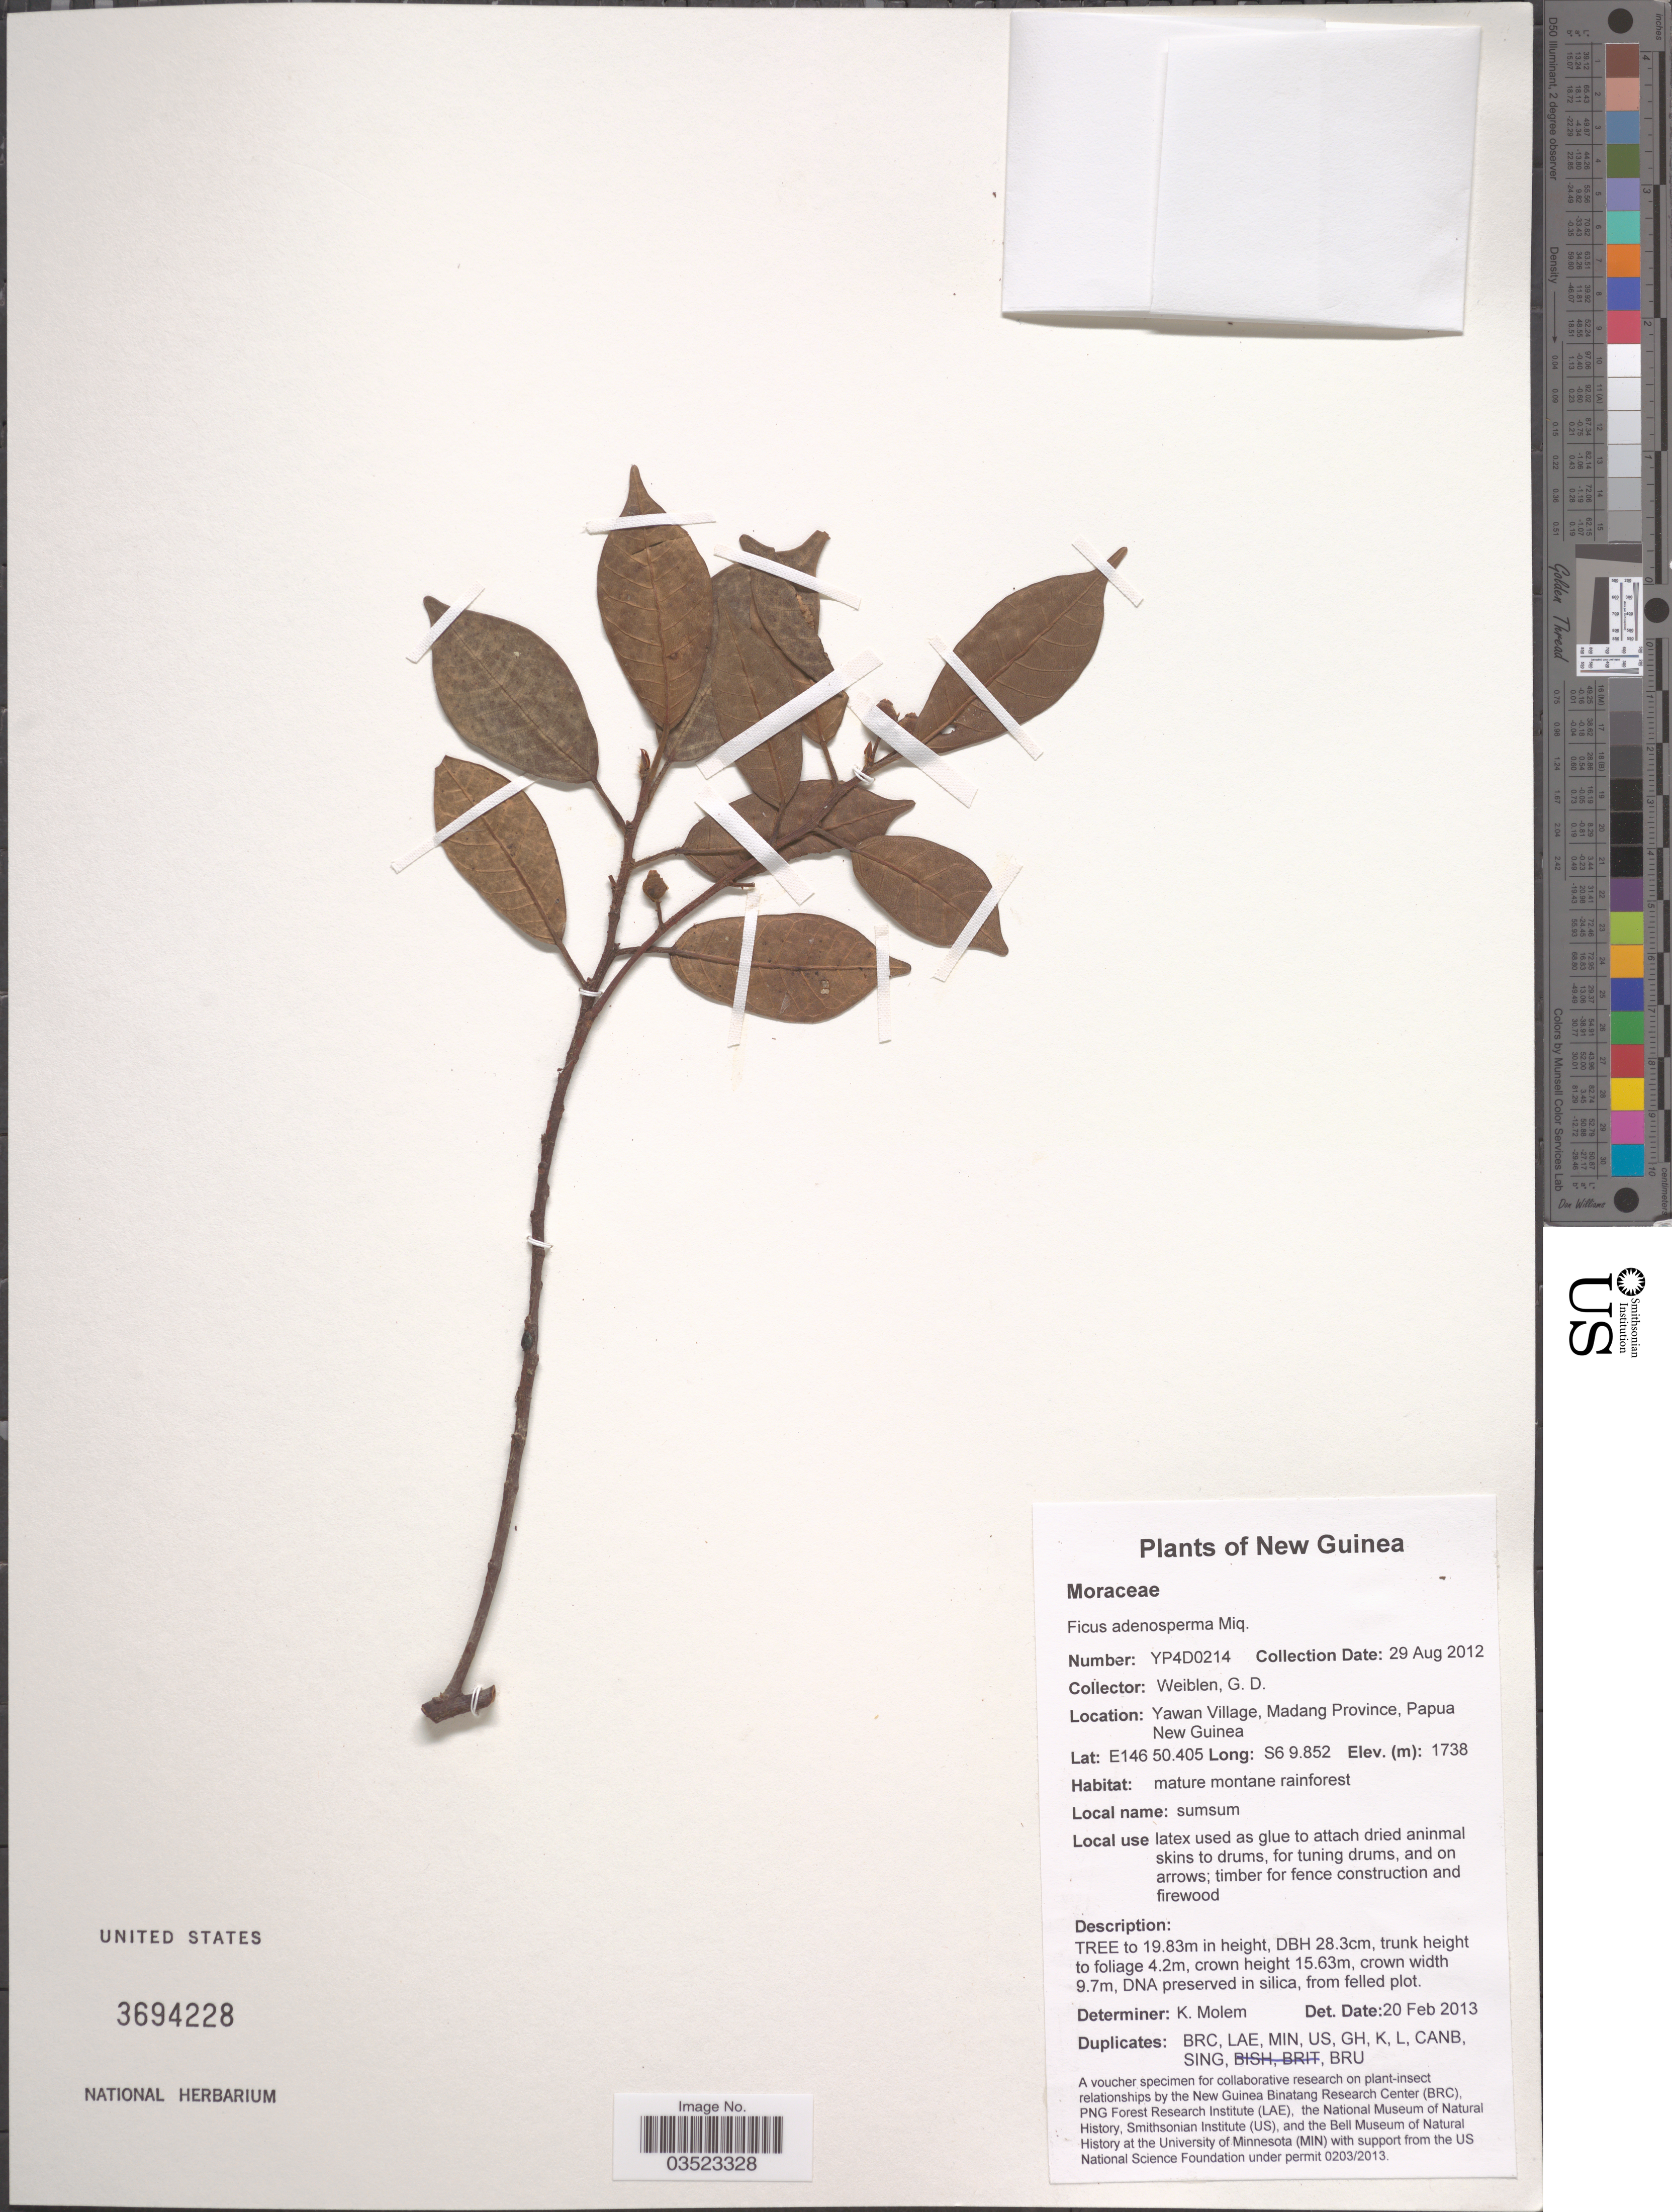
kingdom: Plantae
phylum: Tracheophyta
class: Magnoliopsida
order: Rosales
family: Moraceae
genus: Ficus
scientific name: Ficus adenosperma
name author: Miq.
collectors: G. D. Weiblen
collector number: YP4D0214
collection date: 2012-08-29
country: Papua New Guinea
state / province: Madang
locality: New Guinea. Yawan Village.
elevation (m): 1738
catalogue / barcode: US 3694228